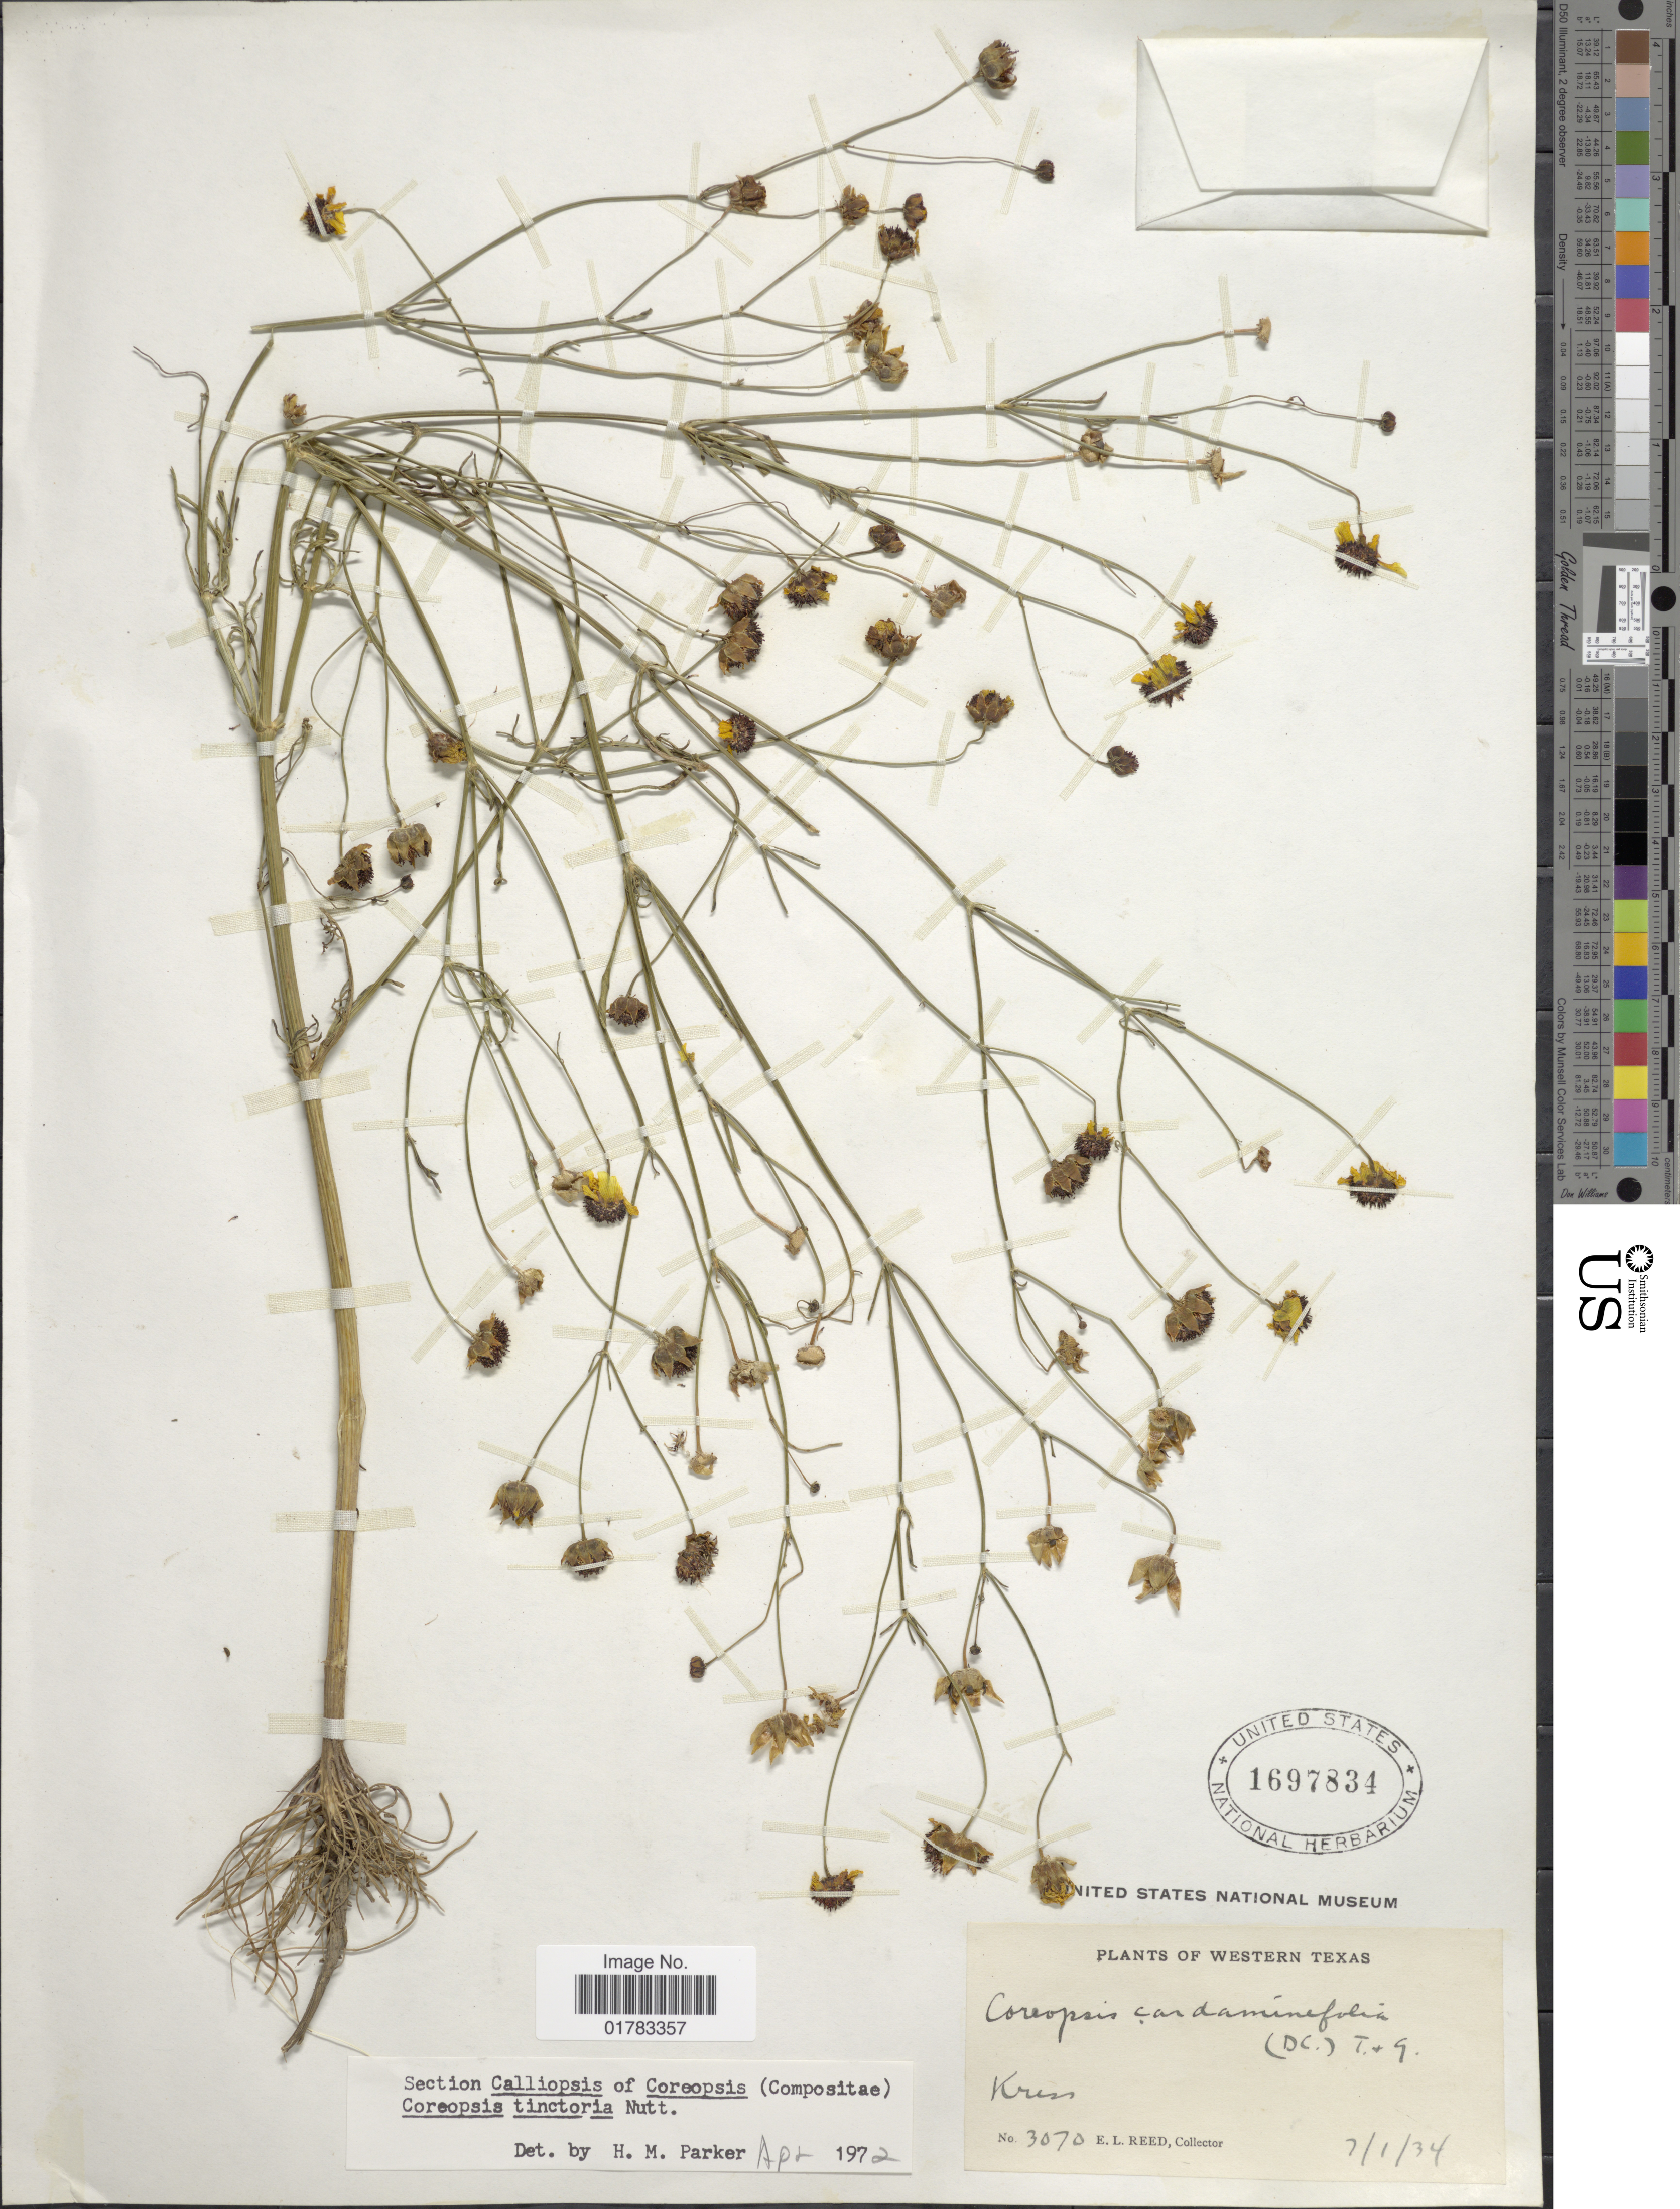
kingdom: Plantae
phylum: Tracheophyta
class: Magnoliopsida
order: Asterales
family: Asteraceae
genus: Coreopsis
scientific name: Coreopsis tinctoria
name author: Nutt.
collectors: E. Reed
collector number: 3070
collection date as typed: Transcribed d/m/y: 1/7/34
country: United States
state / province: Texas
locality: Western Texas, Kress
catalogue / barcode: US 1697834